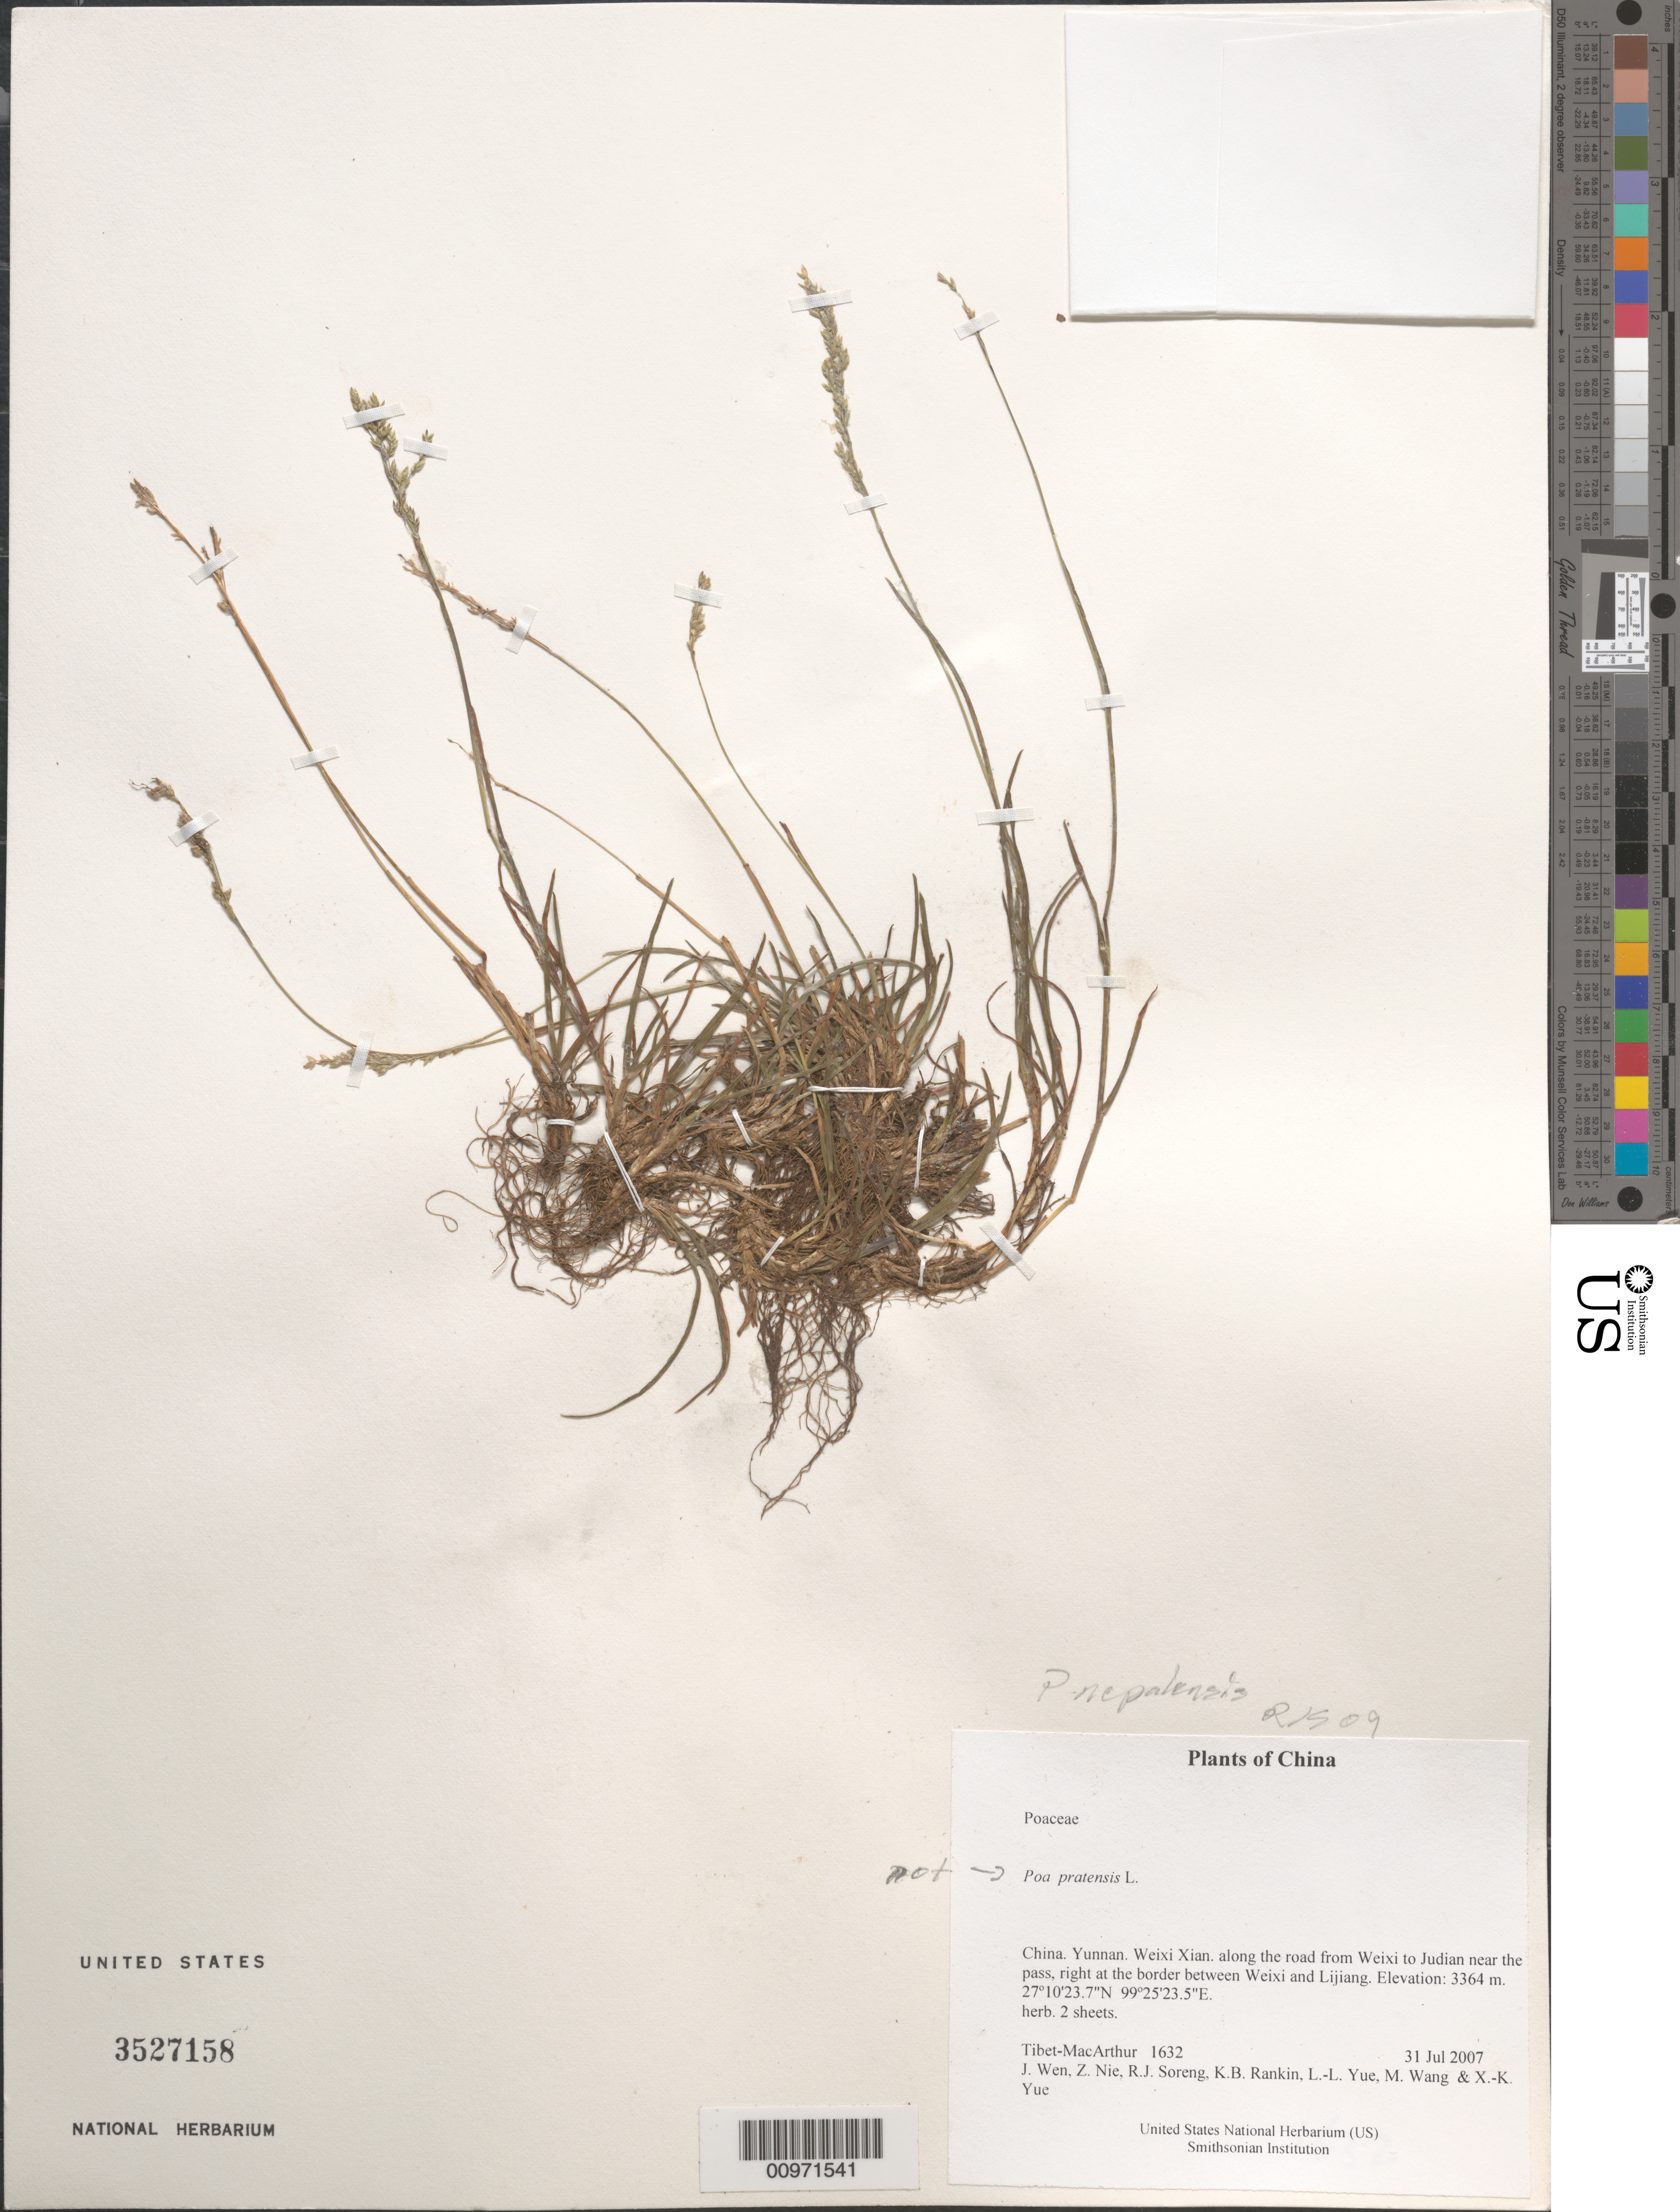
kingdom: Plantae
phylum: Tracheophyta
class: Liliopsida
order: Poales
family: Poaceae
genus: Poa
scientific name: Poa nepalensis var. nepalensis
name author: (G.C. Wall. ex Griseb.) Duthie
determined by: Soreng, Robert J., Research Associate (BOT), Smithsonian Institution - National Museum of Natural History (UNITED STATES)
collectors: Tibet-MacArthur, J. Wen, Z. Nie, R. J. Soreng, K. Rankin, L. Yue, M. Wang & X. Yue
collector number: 1632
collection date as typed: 31 Jul 2007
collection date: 2007-07-31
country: China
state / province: Yunnan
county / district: Weixi Xian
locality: along the road from Weixi to Judian near the pass, right at the border between Weixi and Lijiang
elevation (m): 3364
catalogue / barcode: US 3527158